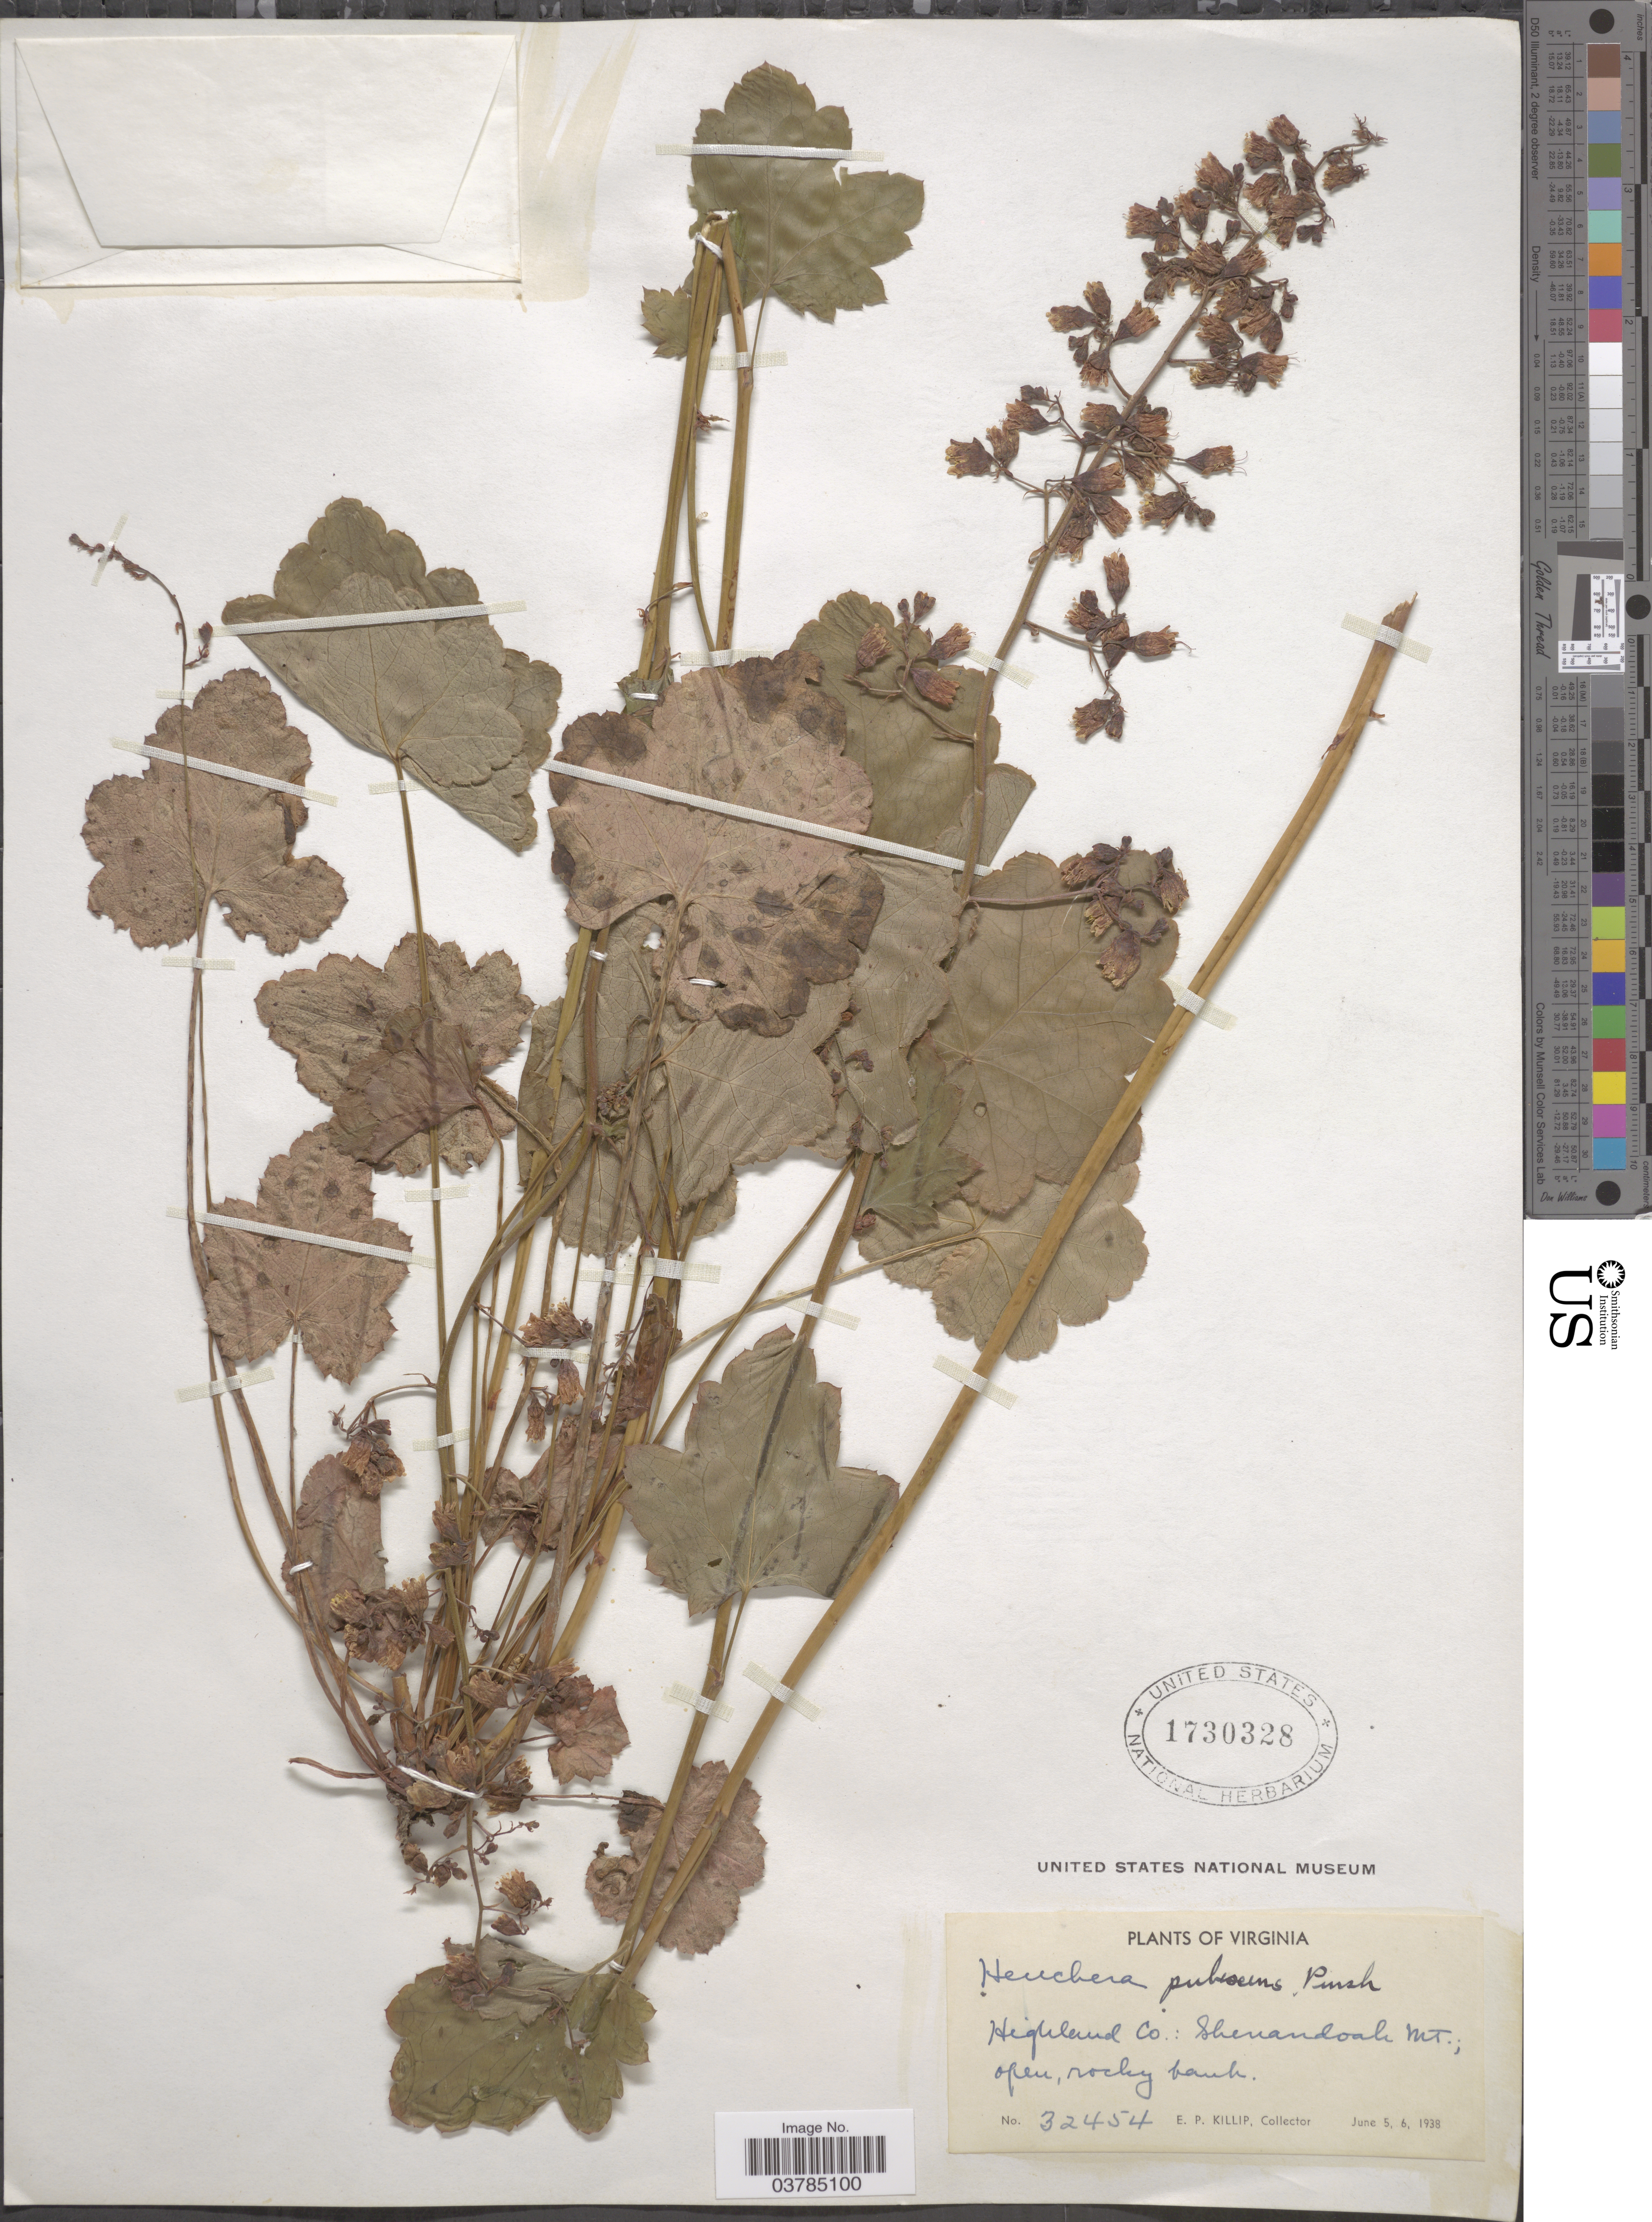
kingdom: Plantae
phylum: Tracheophyta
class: Magnoliopsida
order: Saxifragales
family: Saxifragaceae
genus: Heuchera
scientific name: Heuchera pubescens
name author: Pursh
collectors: E. P. Killip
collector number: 32454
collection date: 1938-06-05/1938-06-06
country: United States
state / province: Virginia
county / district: Highland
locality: Shenandoah Mt.; open, rocky bank.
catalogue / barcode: US 1730328